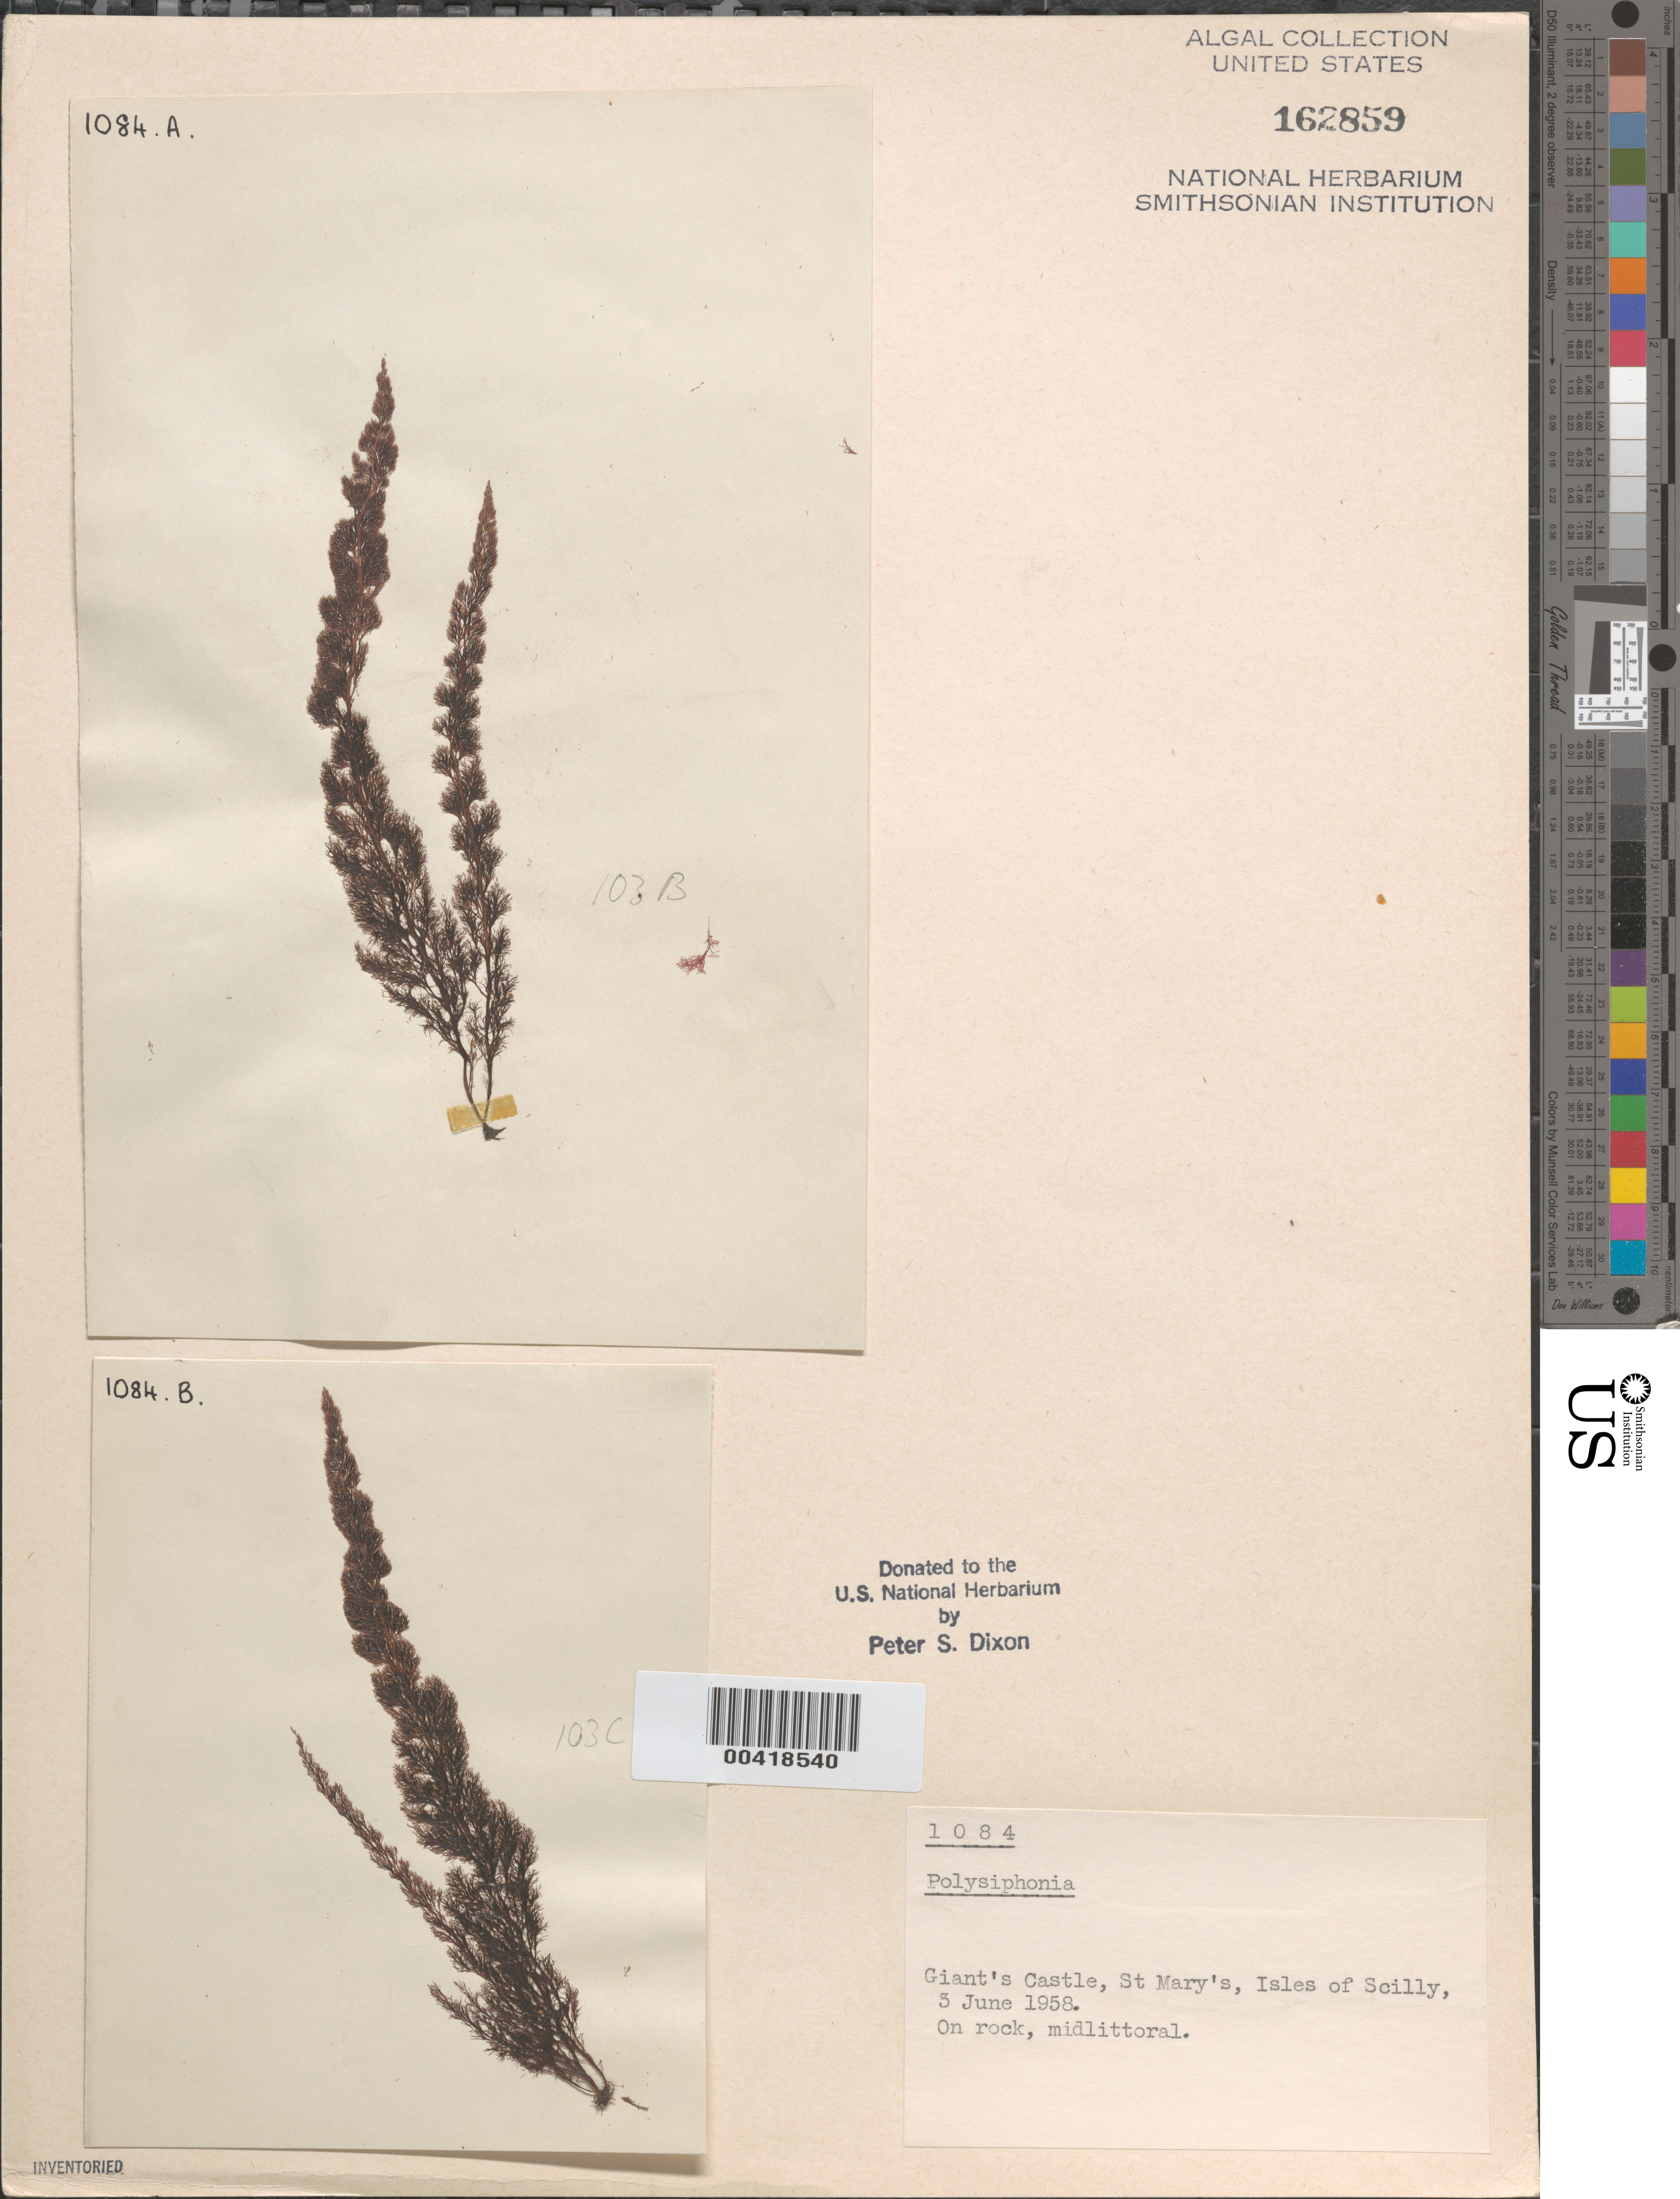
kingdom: Plantae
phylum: Rhodophyta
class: Florideophyceae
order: Ceramiales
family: Rhodomelaceae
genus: Polysiphonia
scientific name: Polysiphonia sp.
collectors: P. S. Dixon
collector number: PSD 1084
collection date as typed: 03 Jun 1958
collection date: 1958-06-03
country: United Kingdom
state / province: England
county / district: Council of the Isles of Scilly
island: St. Mary's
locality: Giant's Castle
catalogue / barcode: US 162859